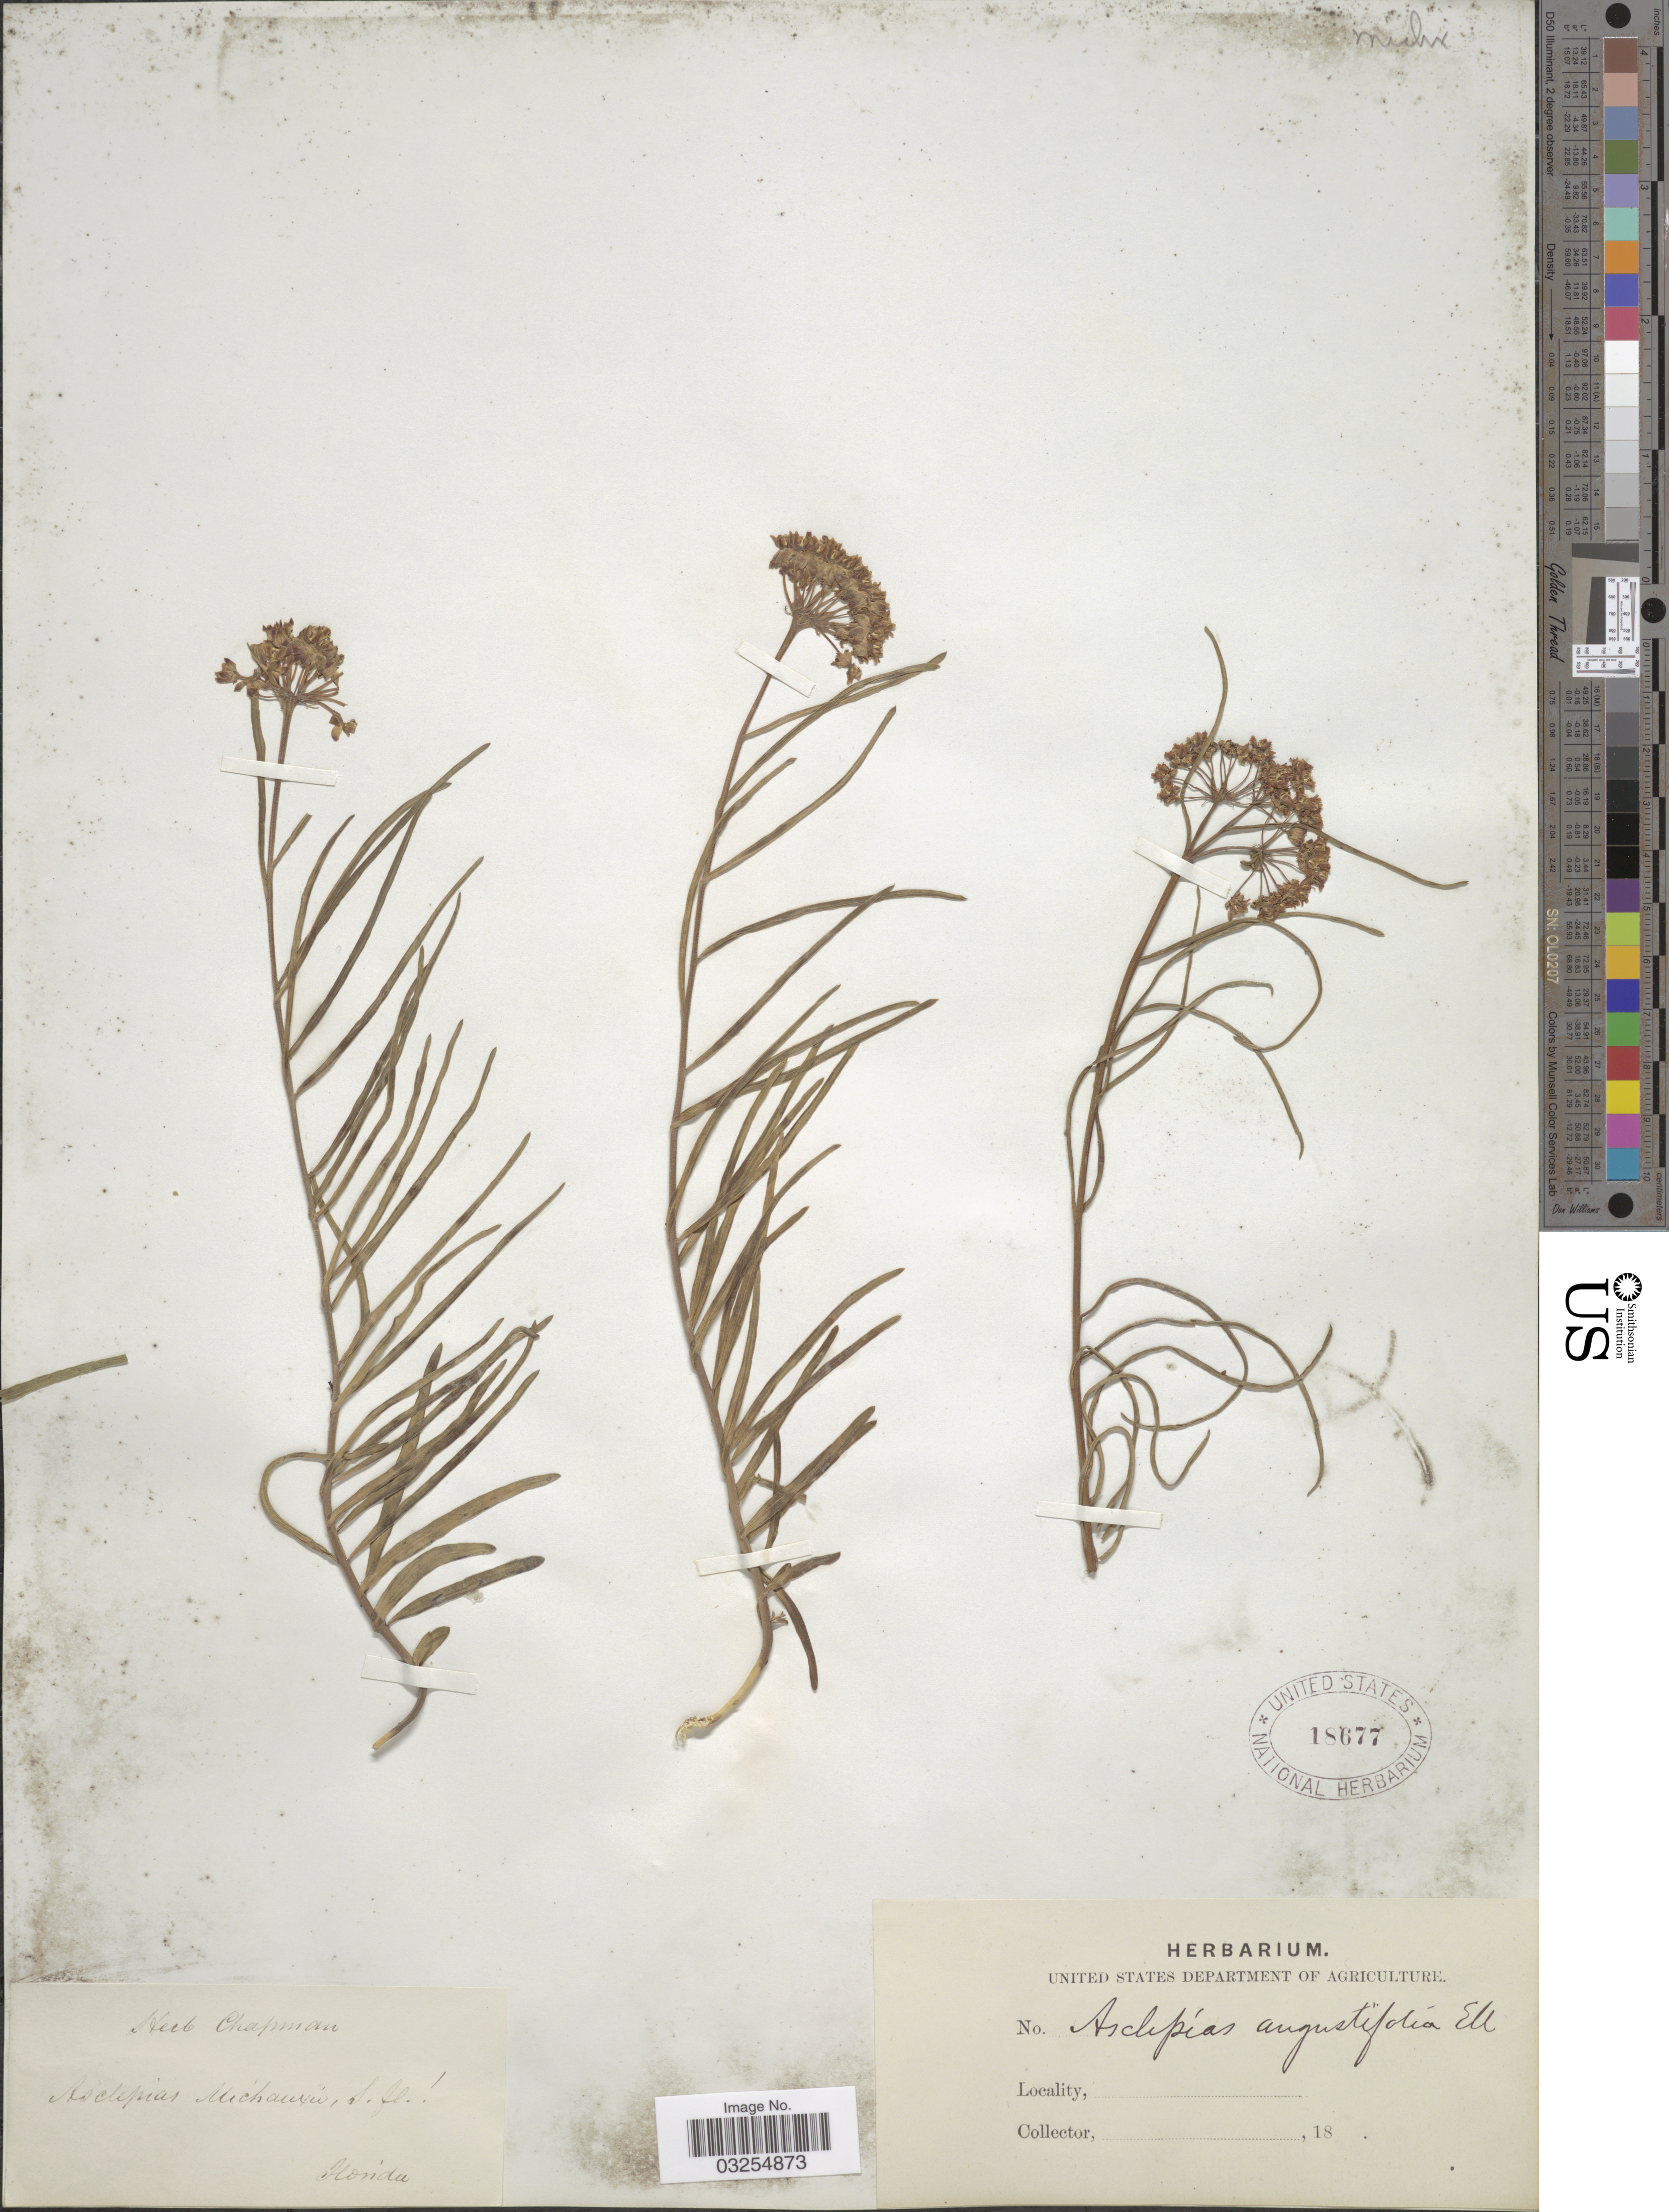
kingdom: Plantae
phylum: Tracheophyta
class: Magnoliopsida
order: Gentianales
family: Apocynaceae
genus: Asclepias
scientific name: Asclepias michauxii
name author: Decne.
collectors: ex herb. Chapman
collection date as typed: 18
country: United States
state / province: Florida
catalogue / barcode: US 18677